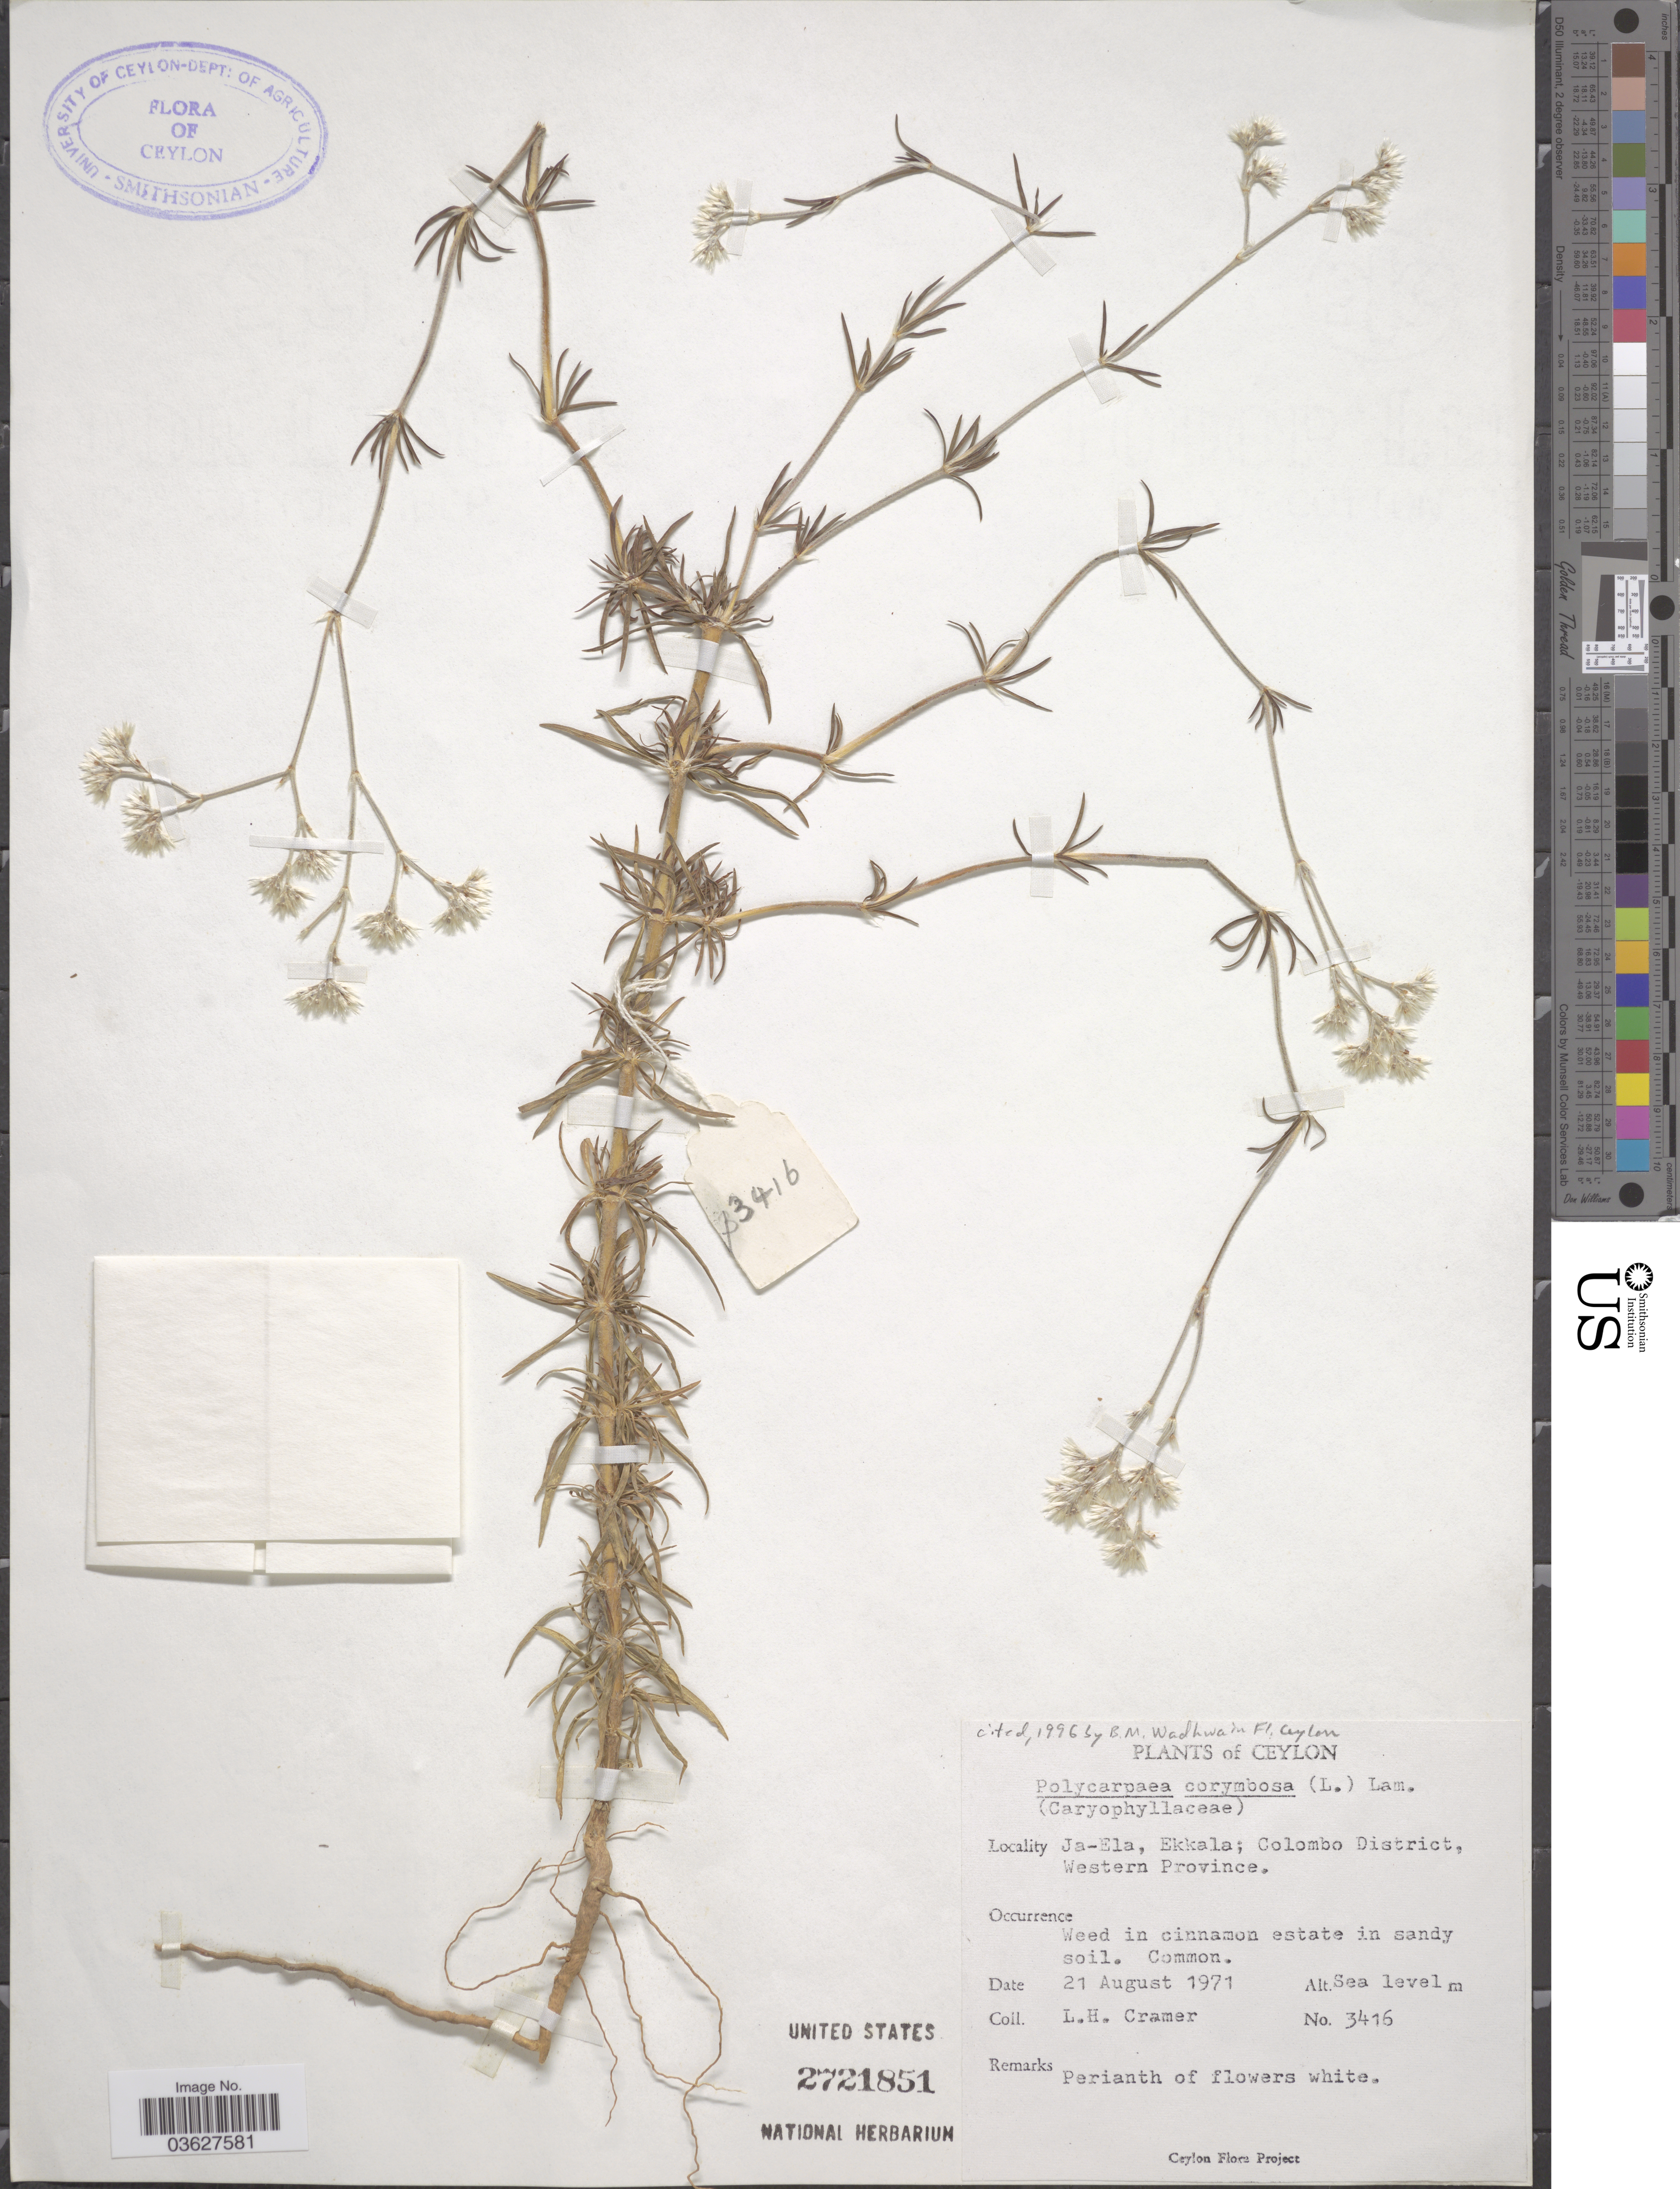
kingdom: Plantae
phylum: Tracheophyta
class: Magnoliopsida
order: Caryophyllales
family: Caryophyllaceae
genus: Polycarpaea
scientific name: Polycarpaea corymbosa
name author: (L.) Lam.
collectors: L. H. Cramer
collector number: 3416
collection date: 1971-08-21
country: Sri Lanka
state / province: Western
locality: Ceylon. Ja-Ela, Ekkala; Colombo District.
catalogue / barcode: US 2721851